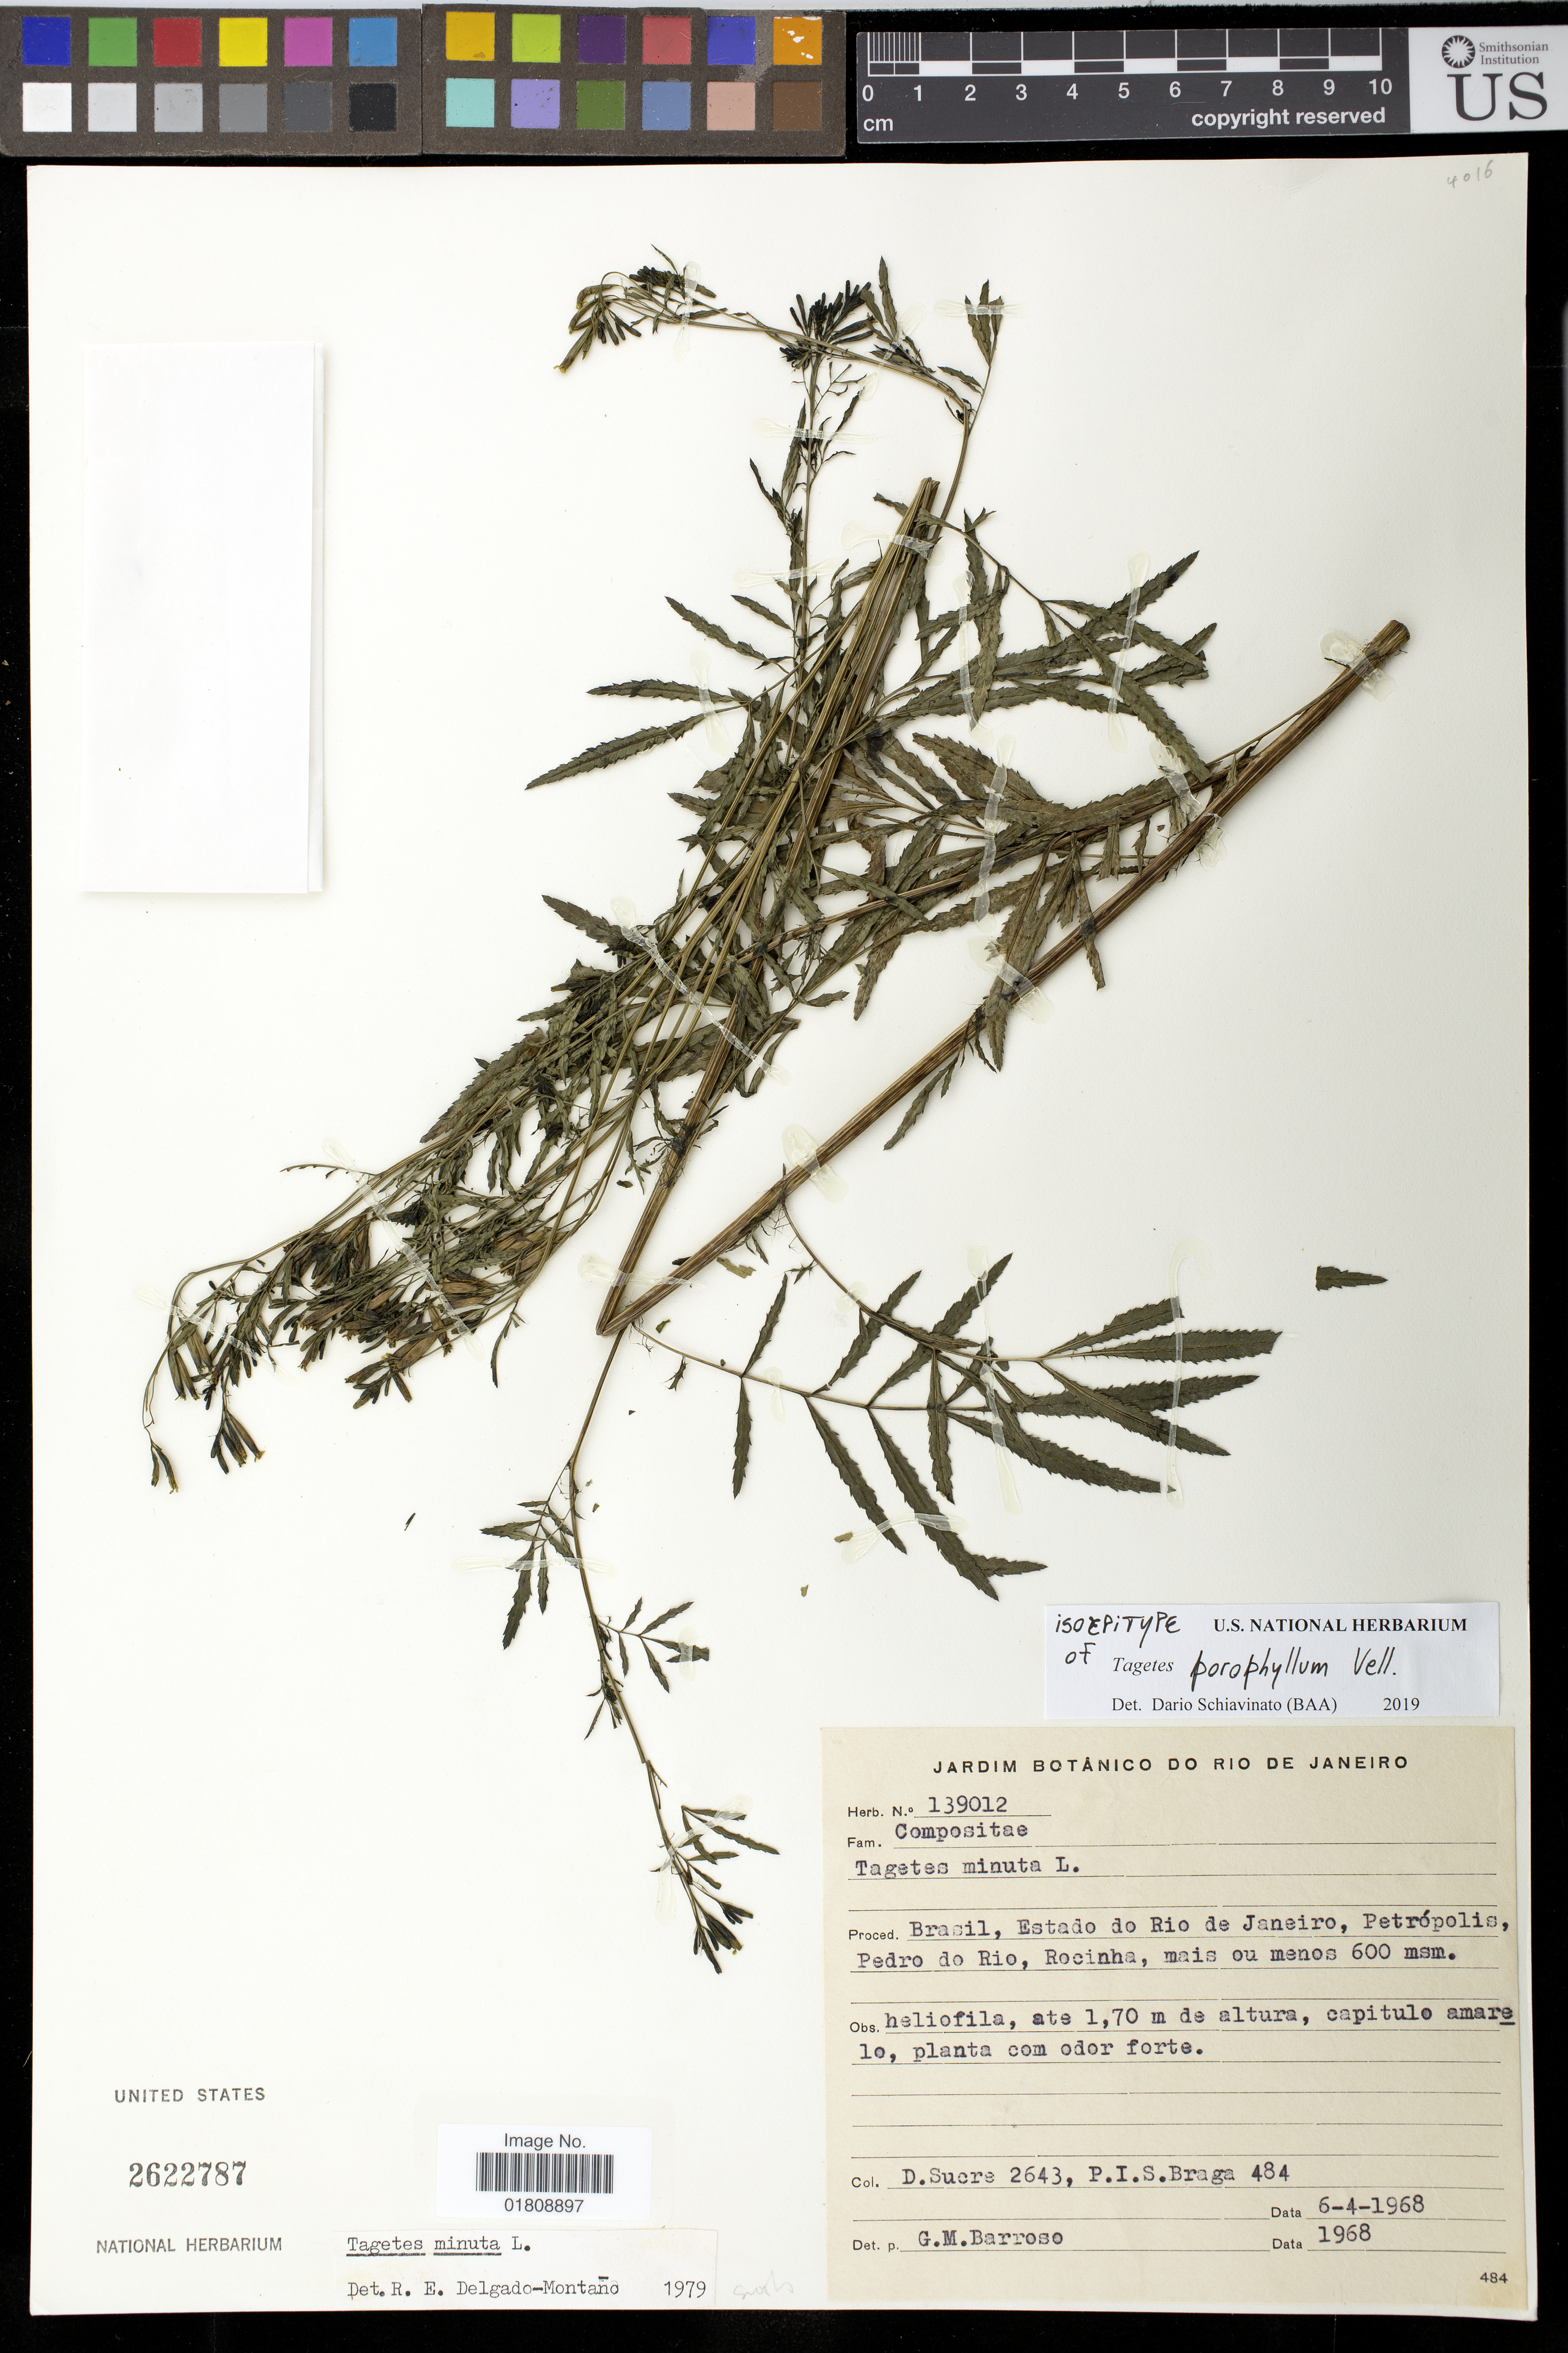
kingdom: Plantae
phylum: Tracheophyta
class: Magnoliopsida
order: Asterales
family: Asteraceae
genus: Tagetes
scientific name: Tagetes porophyllum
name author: Vell.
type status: Isoepitype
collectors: D. Sucre & P. I. S. Braga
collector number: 484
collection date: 1968-04-06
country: Brazil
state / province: Rio de Janeiro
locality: Petropolis, Pedro do Rio, Rocinha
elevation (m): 600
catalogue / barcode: US 2622787